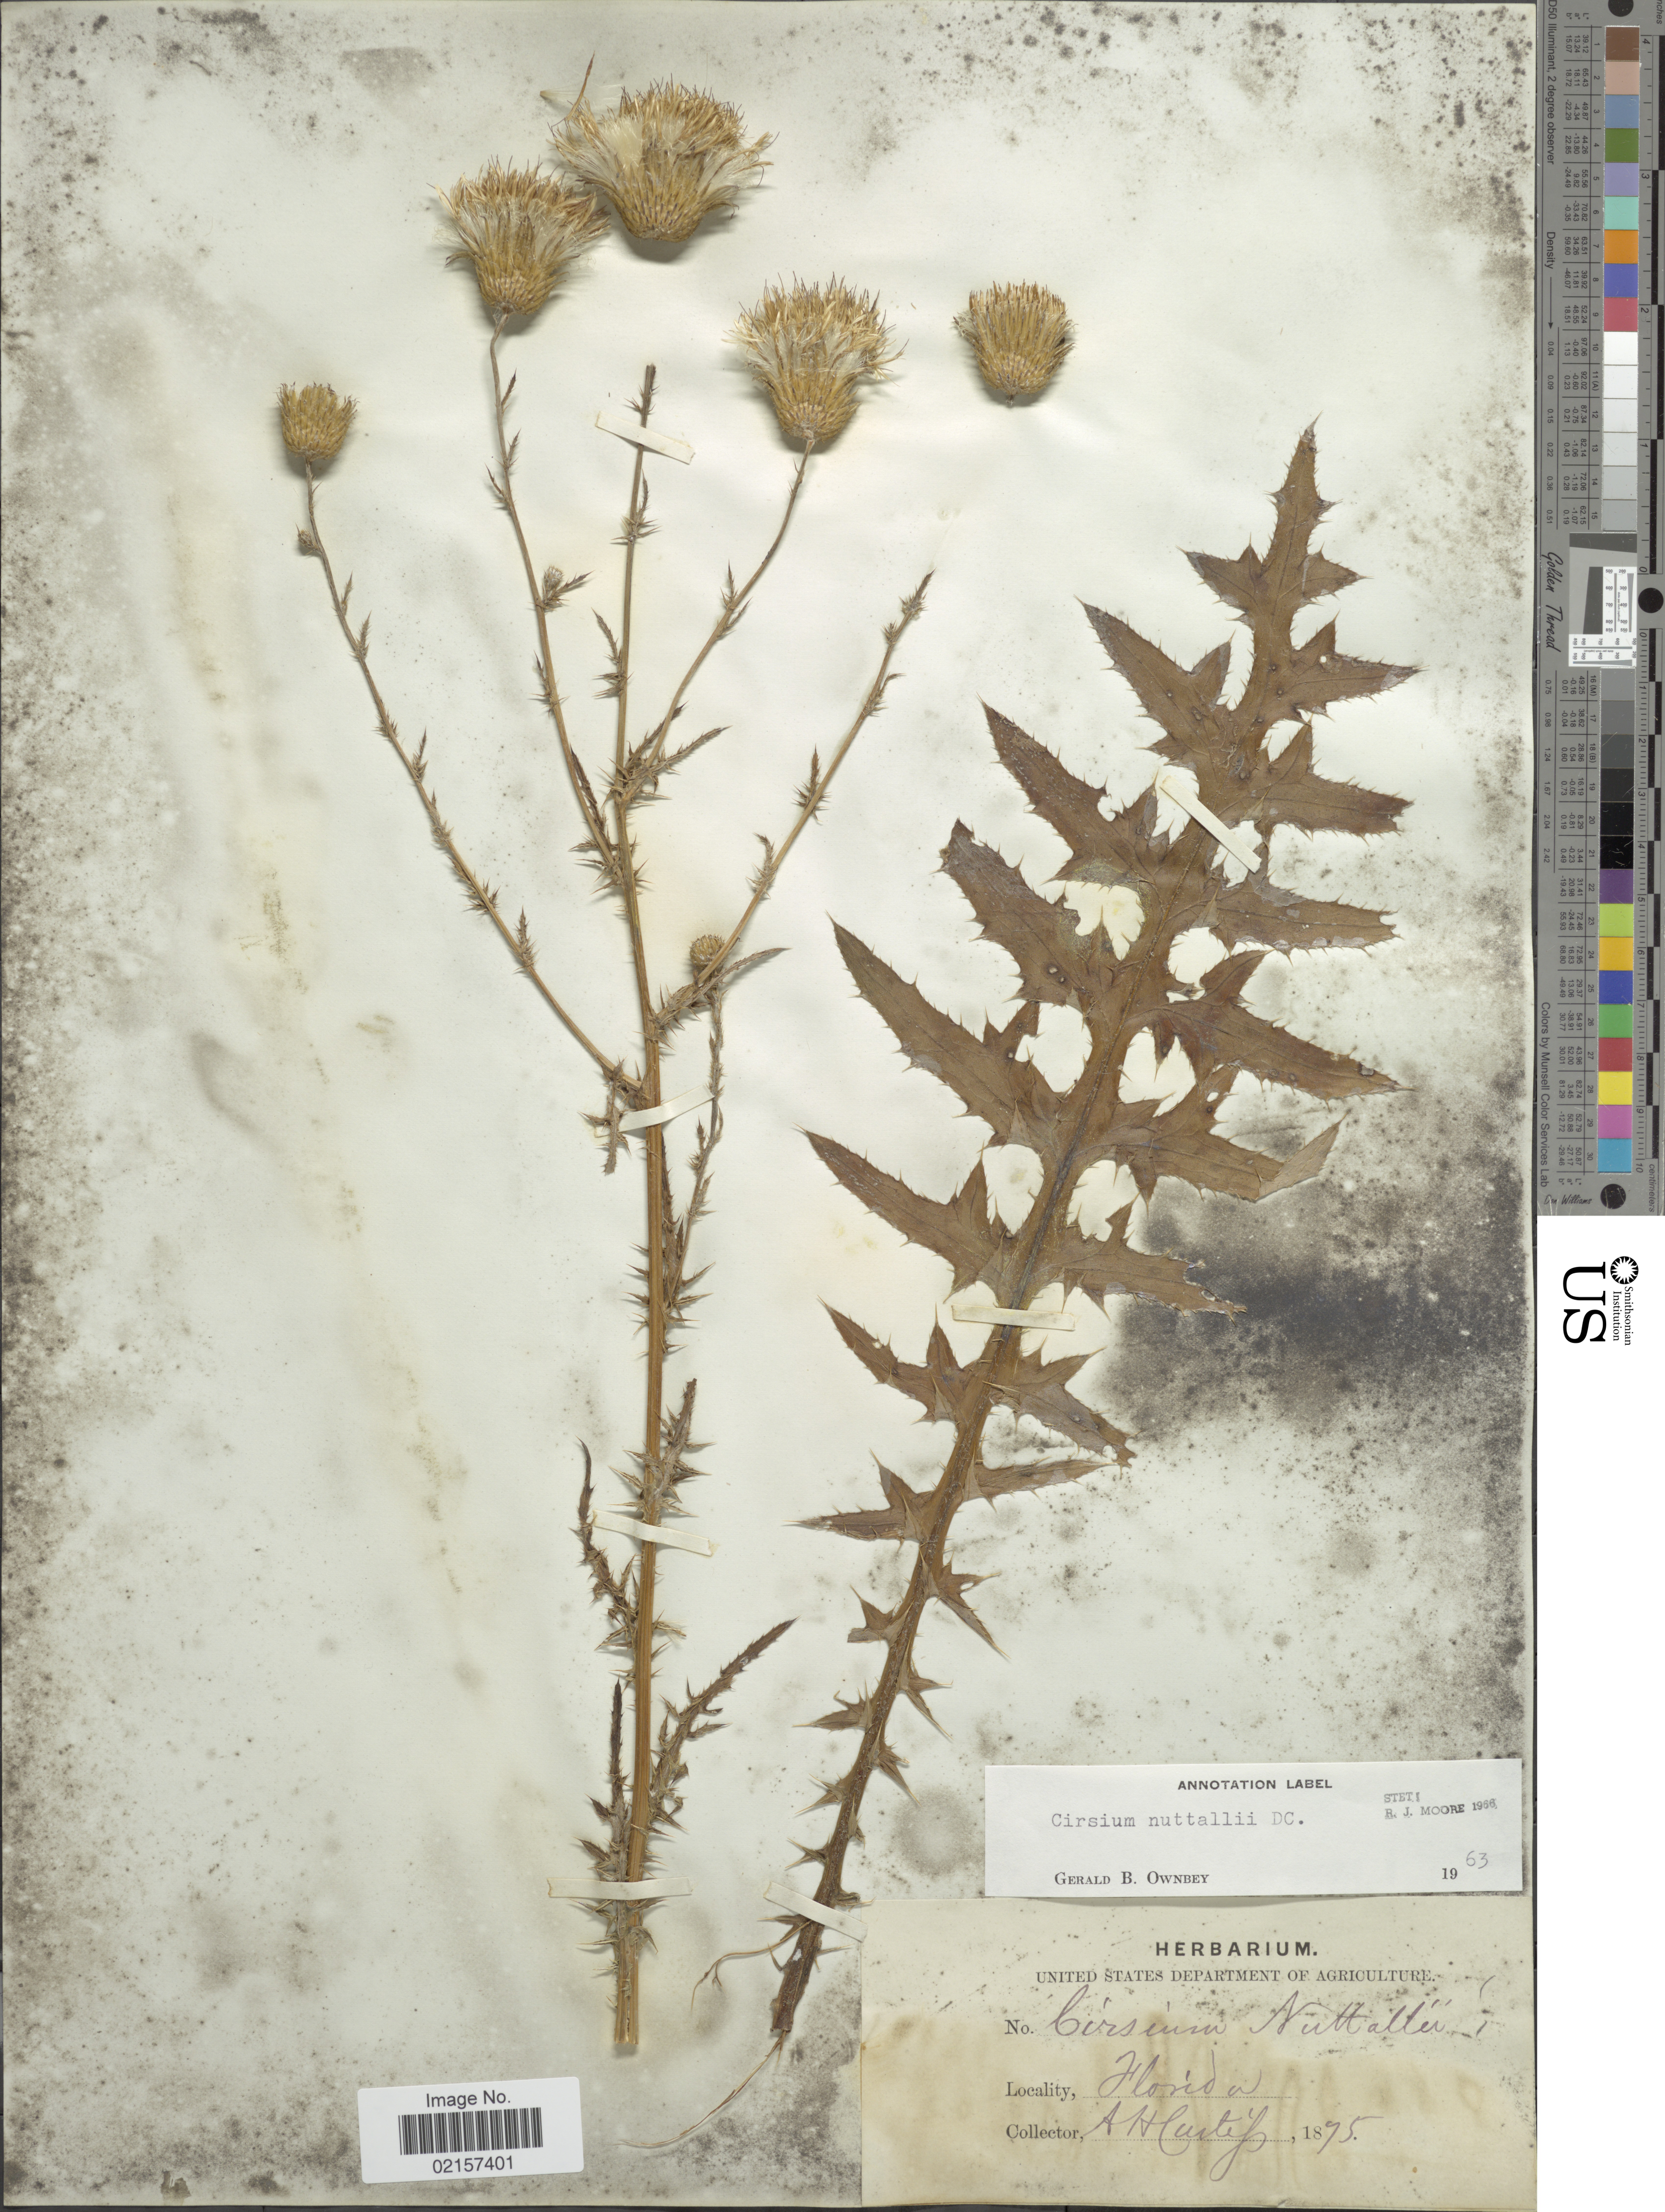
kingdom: Plantae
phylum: Tracheophyta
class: Magnoliopsida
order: Asterales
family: Asteraceae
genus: Cirsium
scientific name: Cirsium nuttali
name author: DC.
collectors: A. H. Curtiss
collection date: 1875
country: United States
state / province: Florida